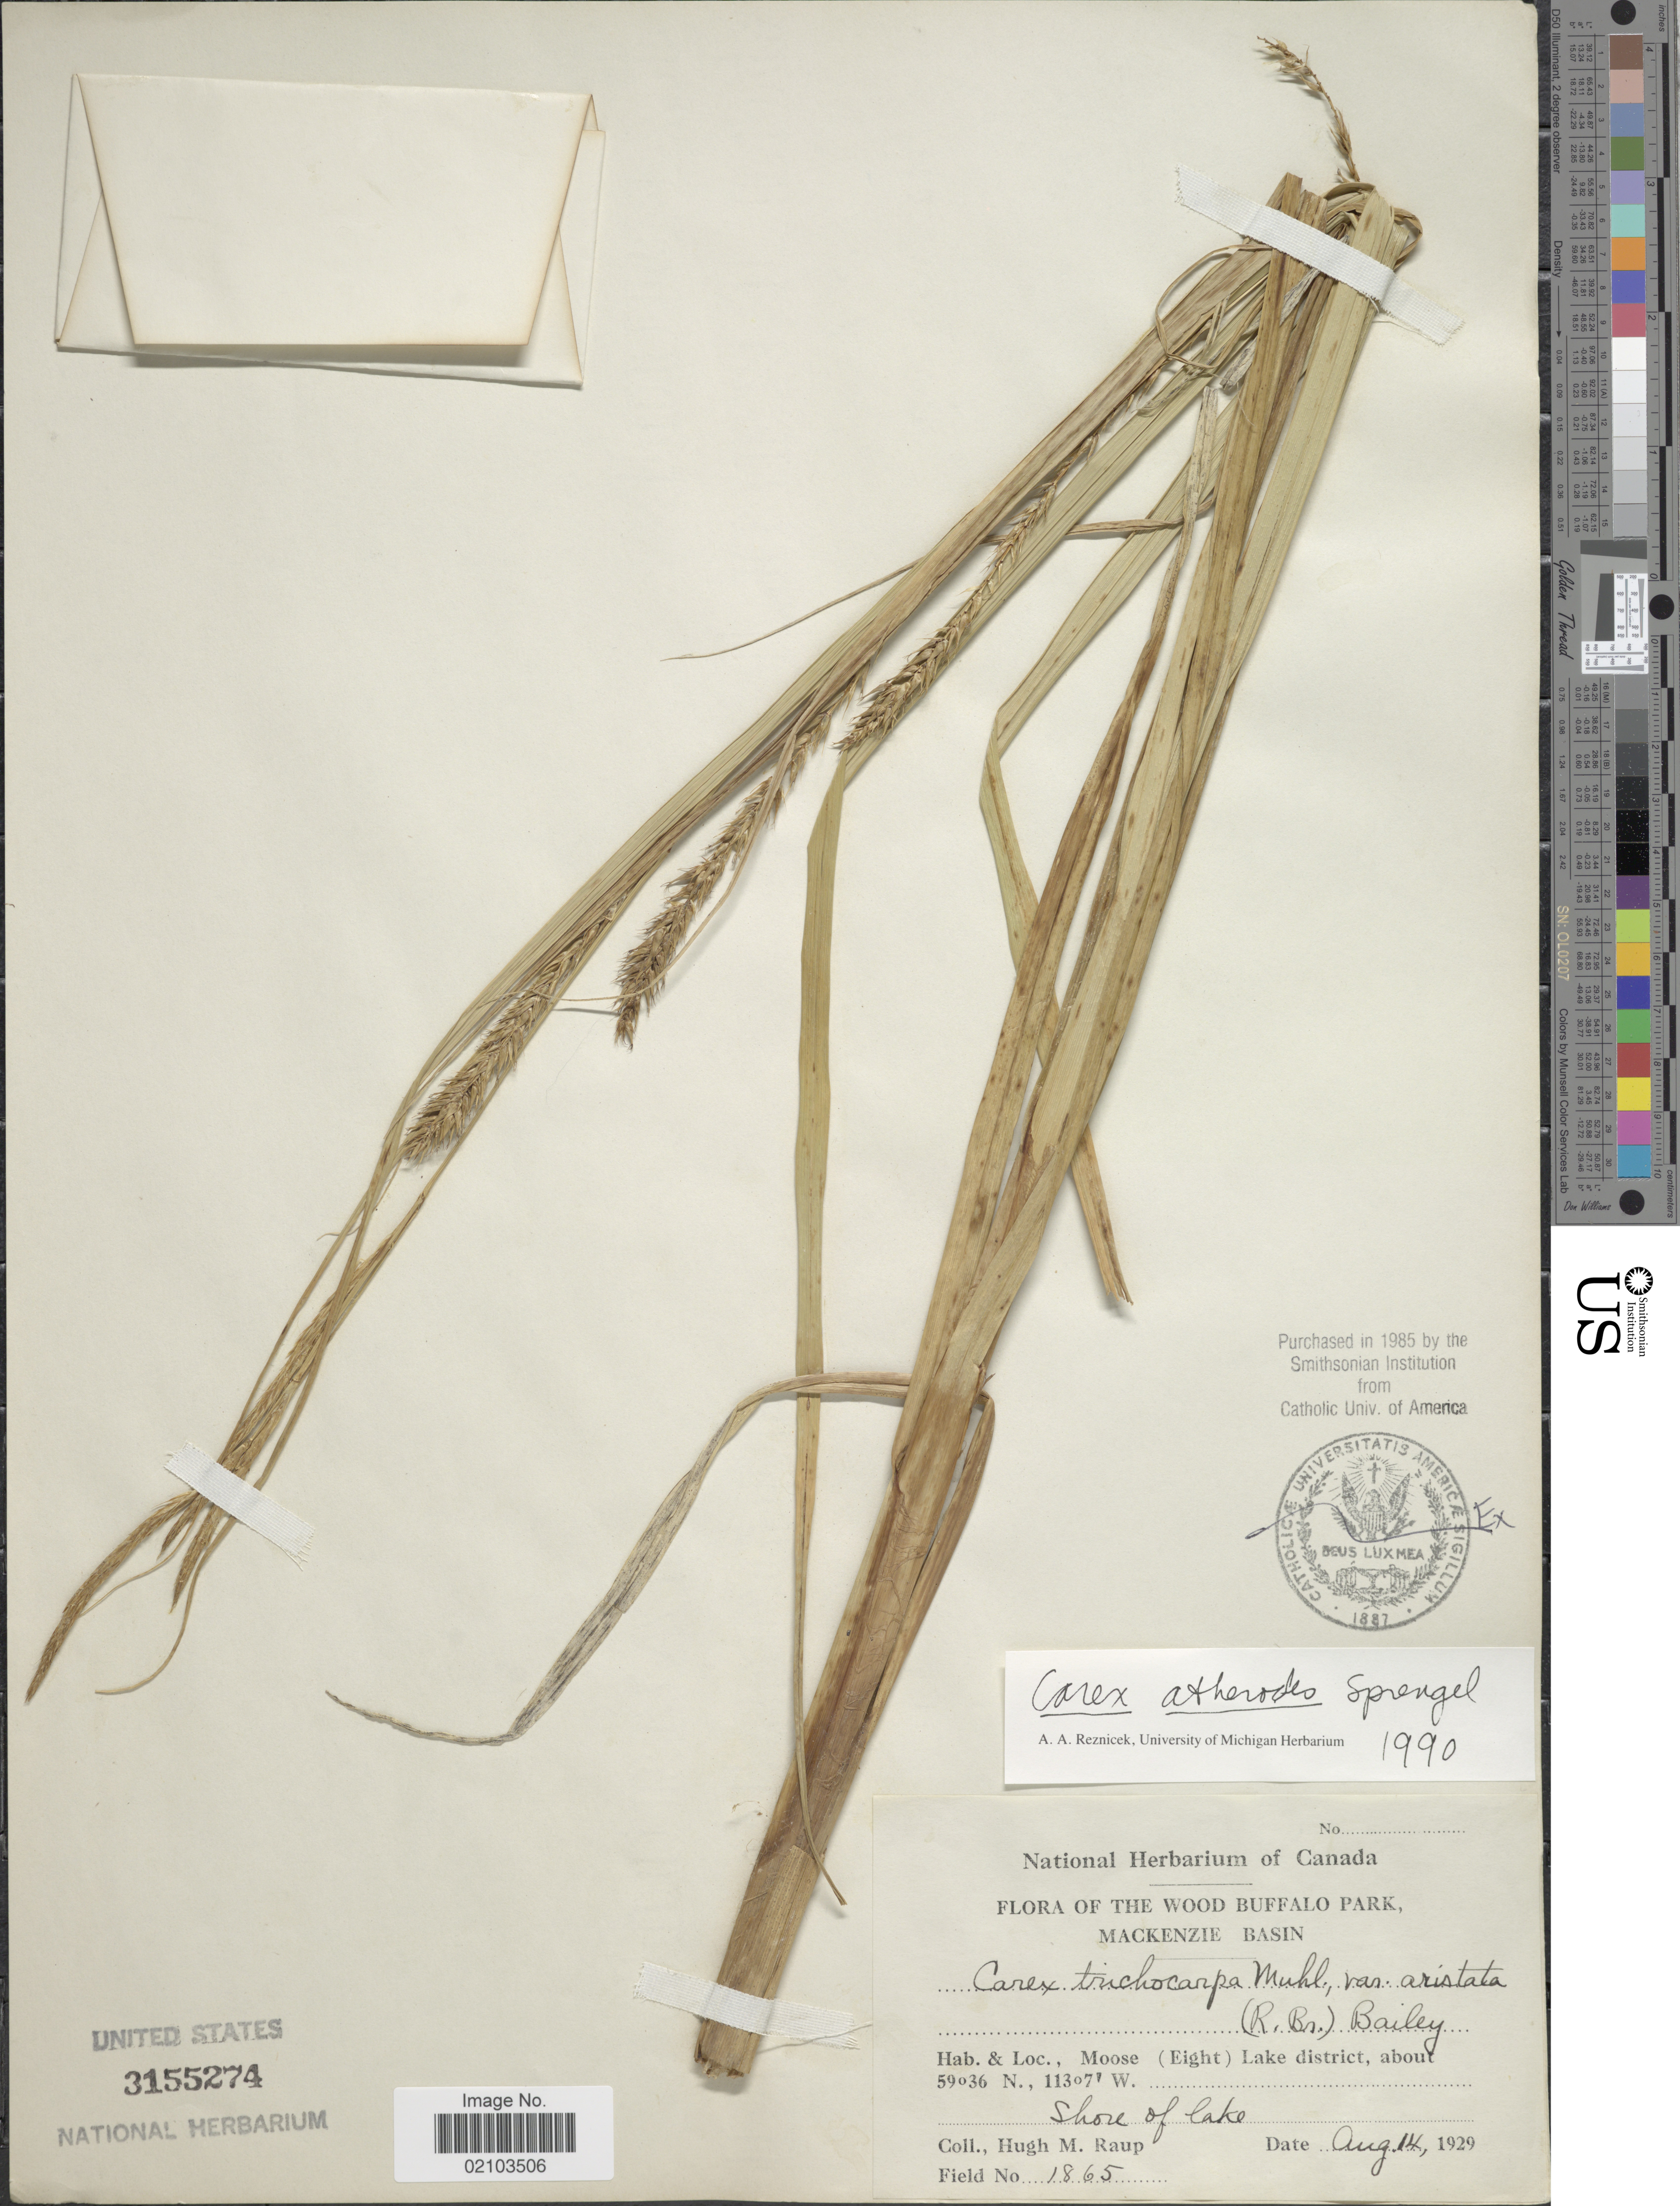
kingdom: Plantae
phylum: Tracheophyta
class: Liliopsida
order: Poales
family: Cyperaceae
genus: Carex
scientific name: Carex atherodes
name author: Spreng.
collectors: H. Raup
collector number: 1865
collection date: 1929-08-14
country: Canada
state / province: Alberta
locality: The Wood Buffalo Park, Mackenzie Basin, Moose (Eight) Lake district, shore of lake.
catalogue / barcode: US 3155274